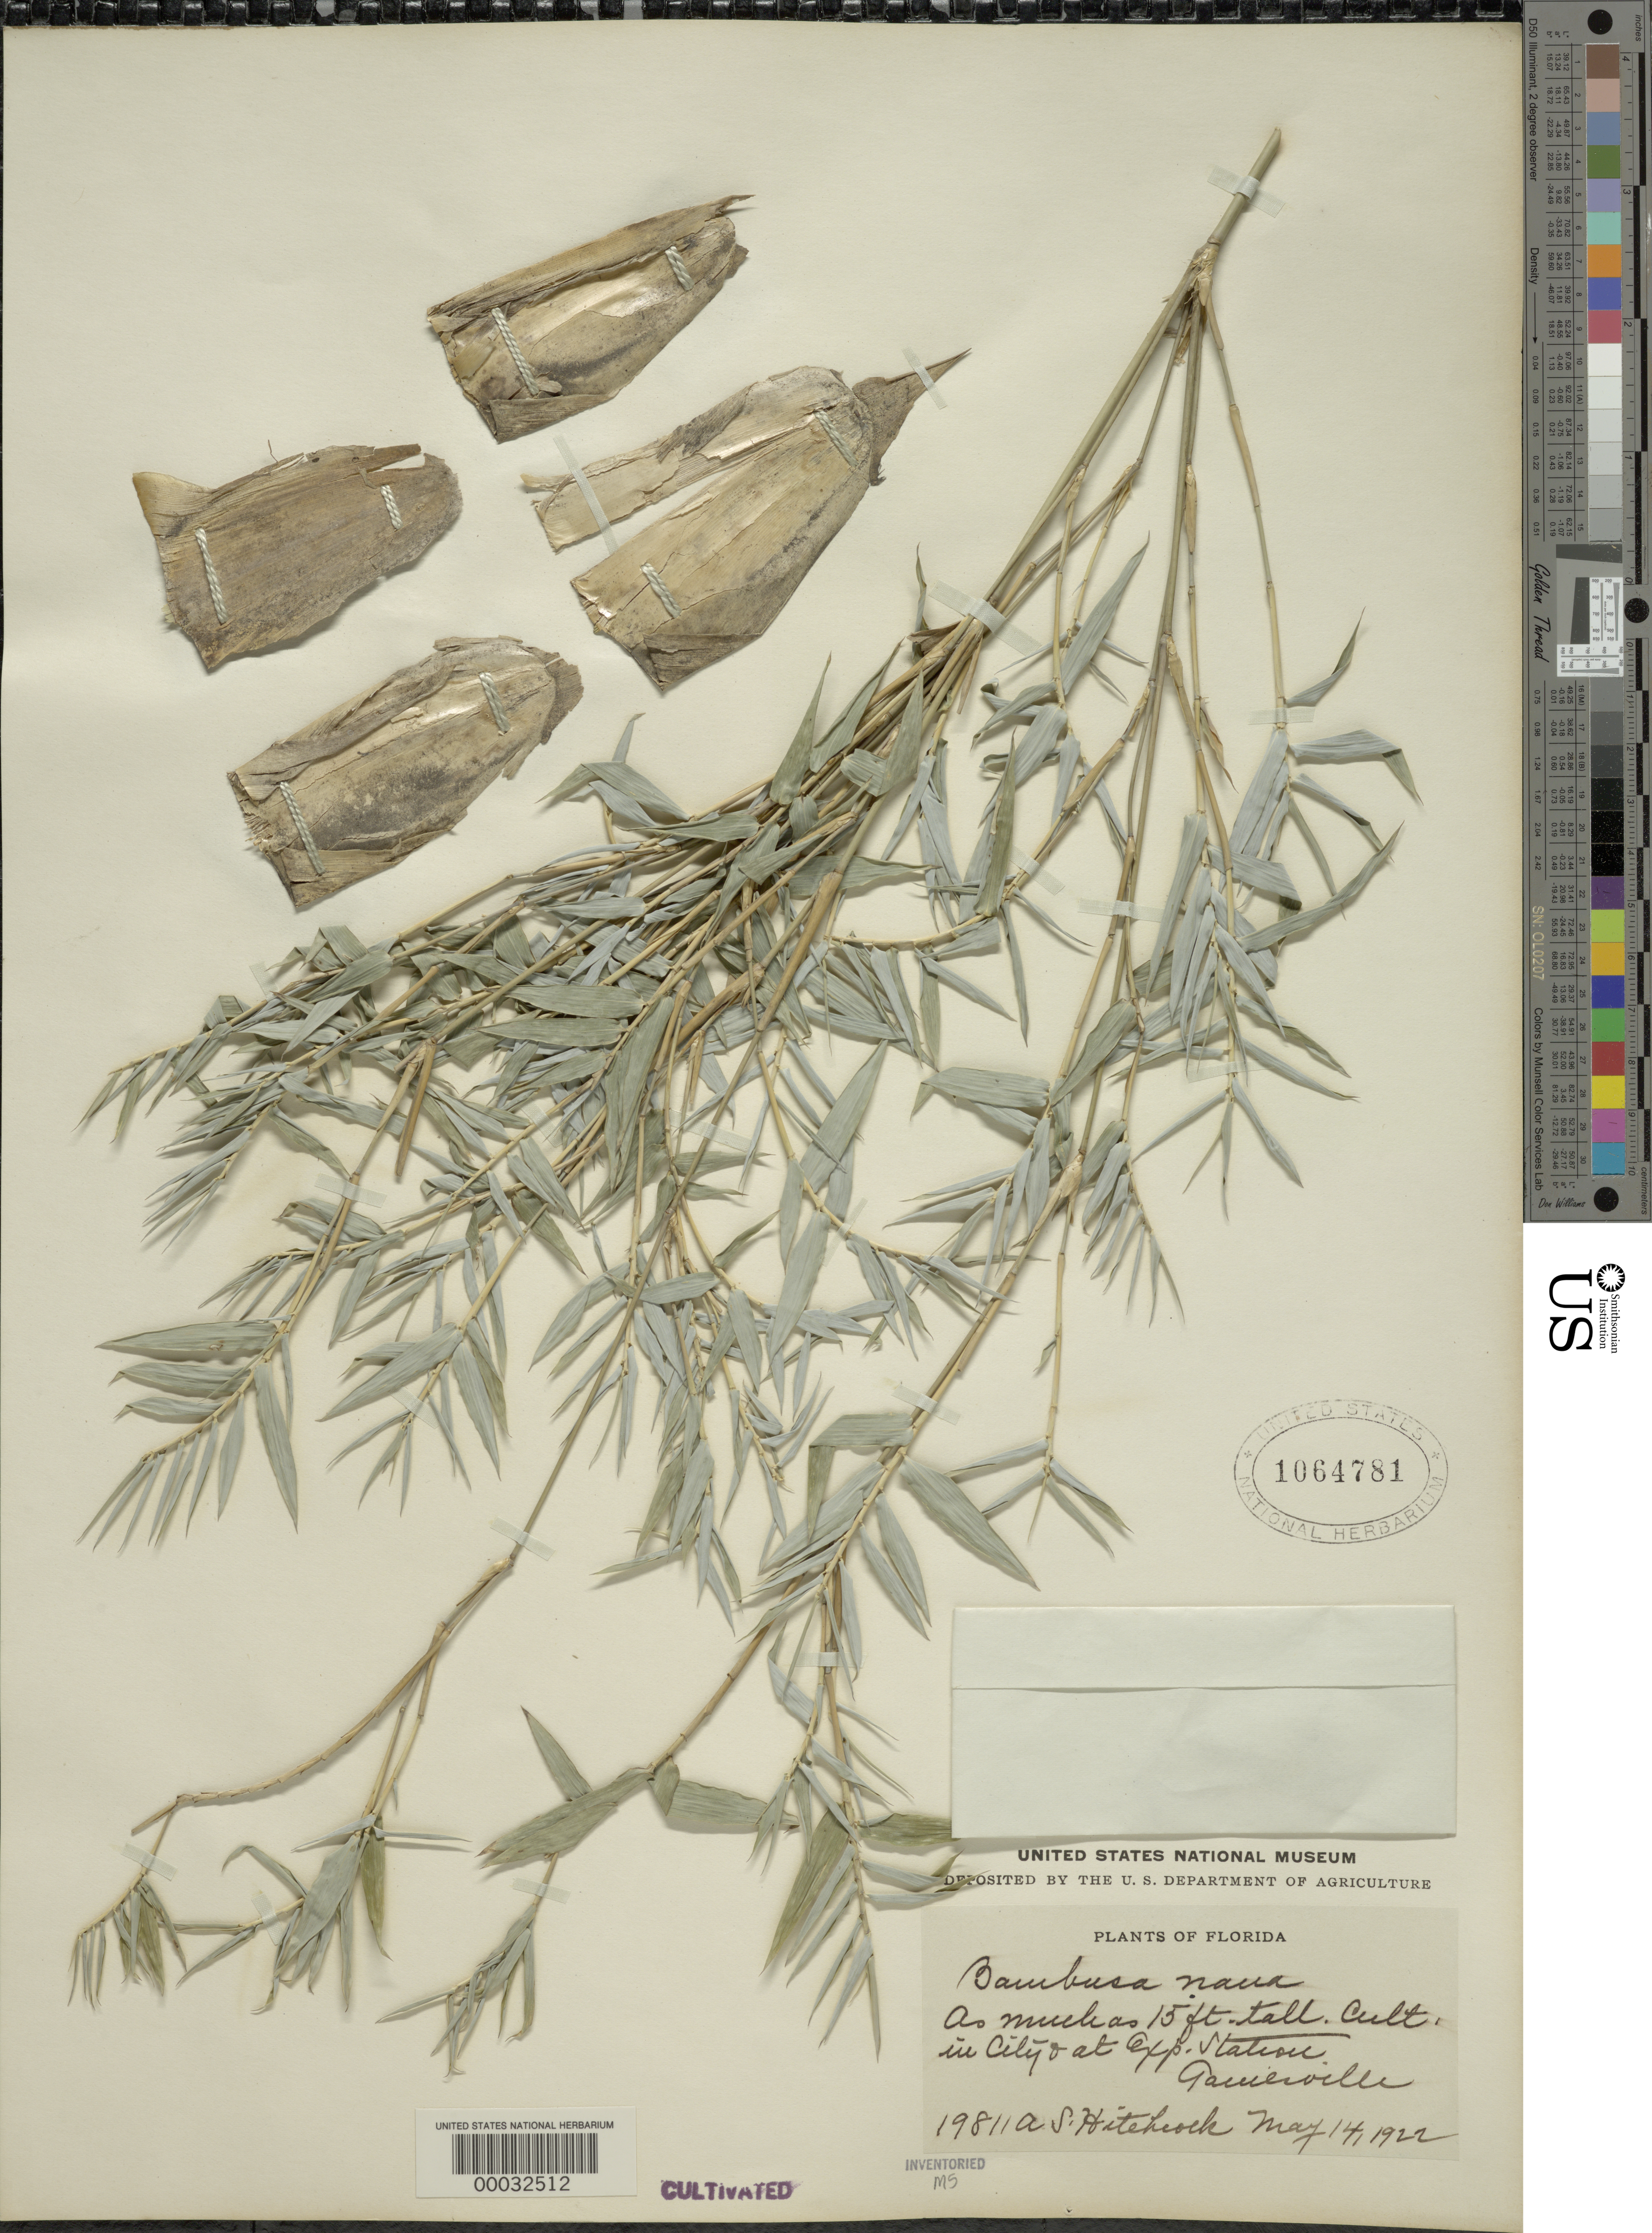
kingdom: Plantae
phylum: Tracheophyta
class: Liliopsida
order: Poales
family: Poaceae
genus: Bambusa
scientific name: Bambusa multiplex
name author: (Lour.) Raeusch. ex Schult. & Schult. f.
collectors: A. S. Hitchcock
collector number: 19811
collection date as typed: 14 May 1922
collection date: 1922-05-14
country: United States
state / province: Florida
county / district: Alachua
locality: Gainsville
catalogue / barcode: US 1064781